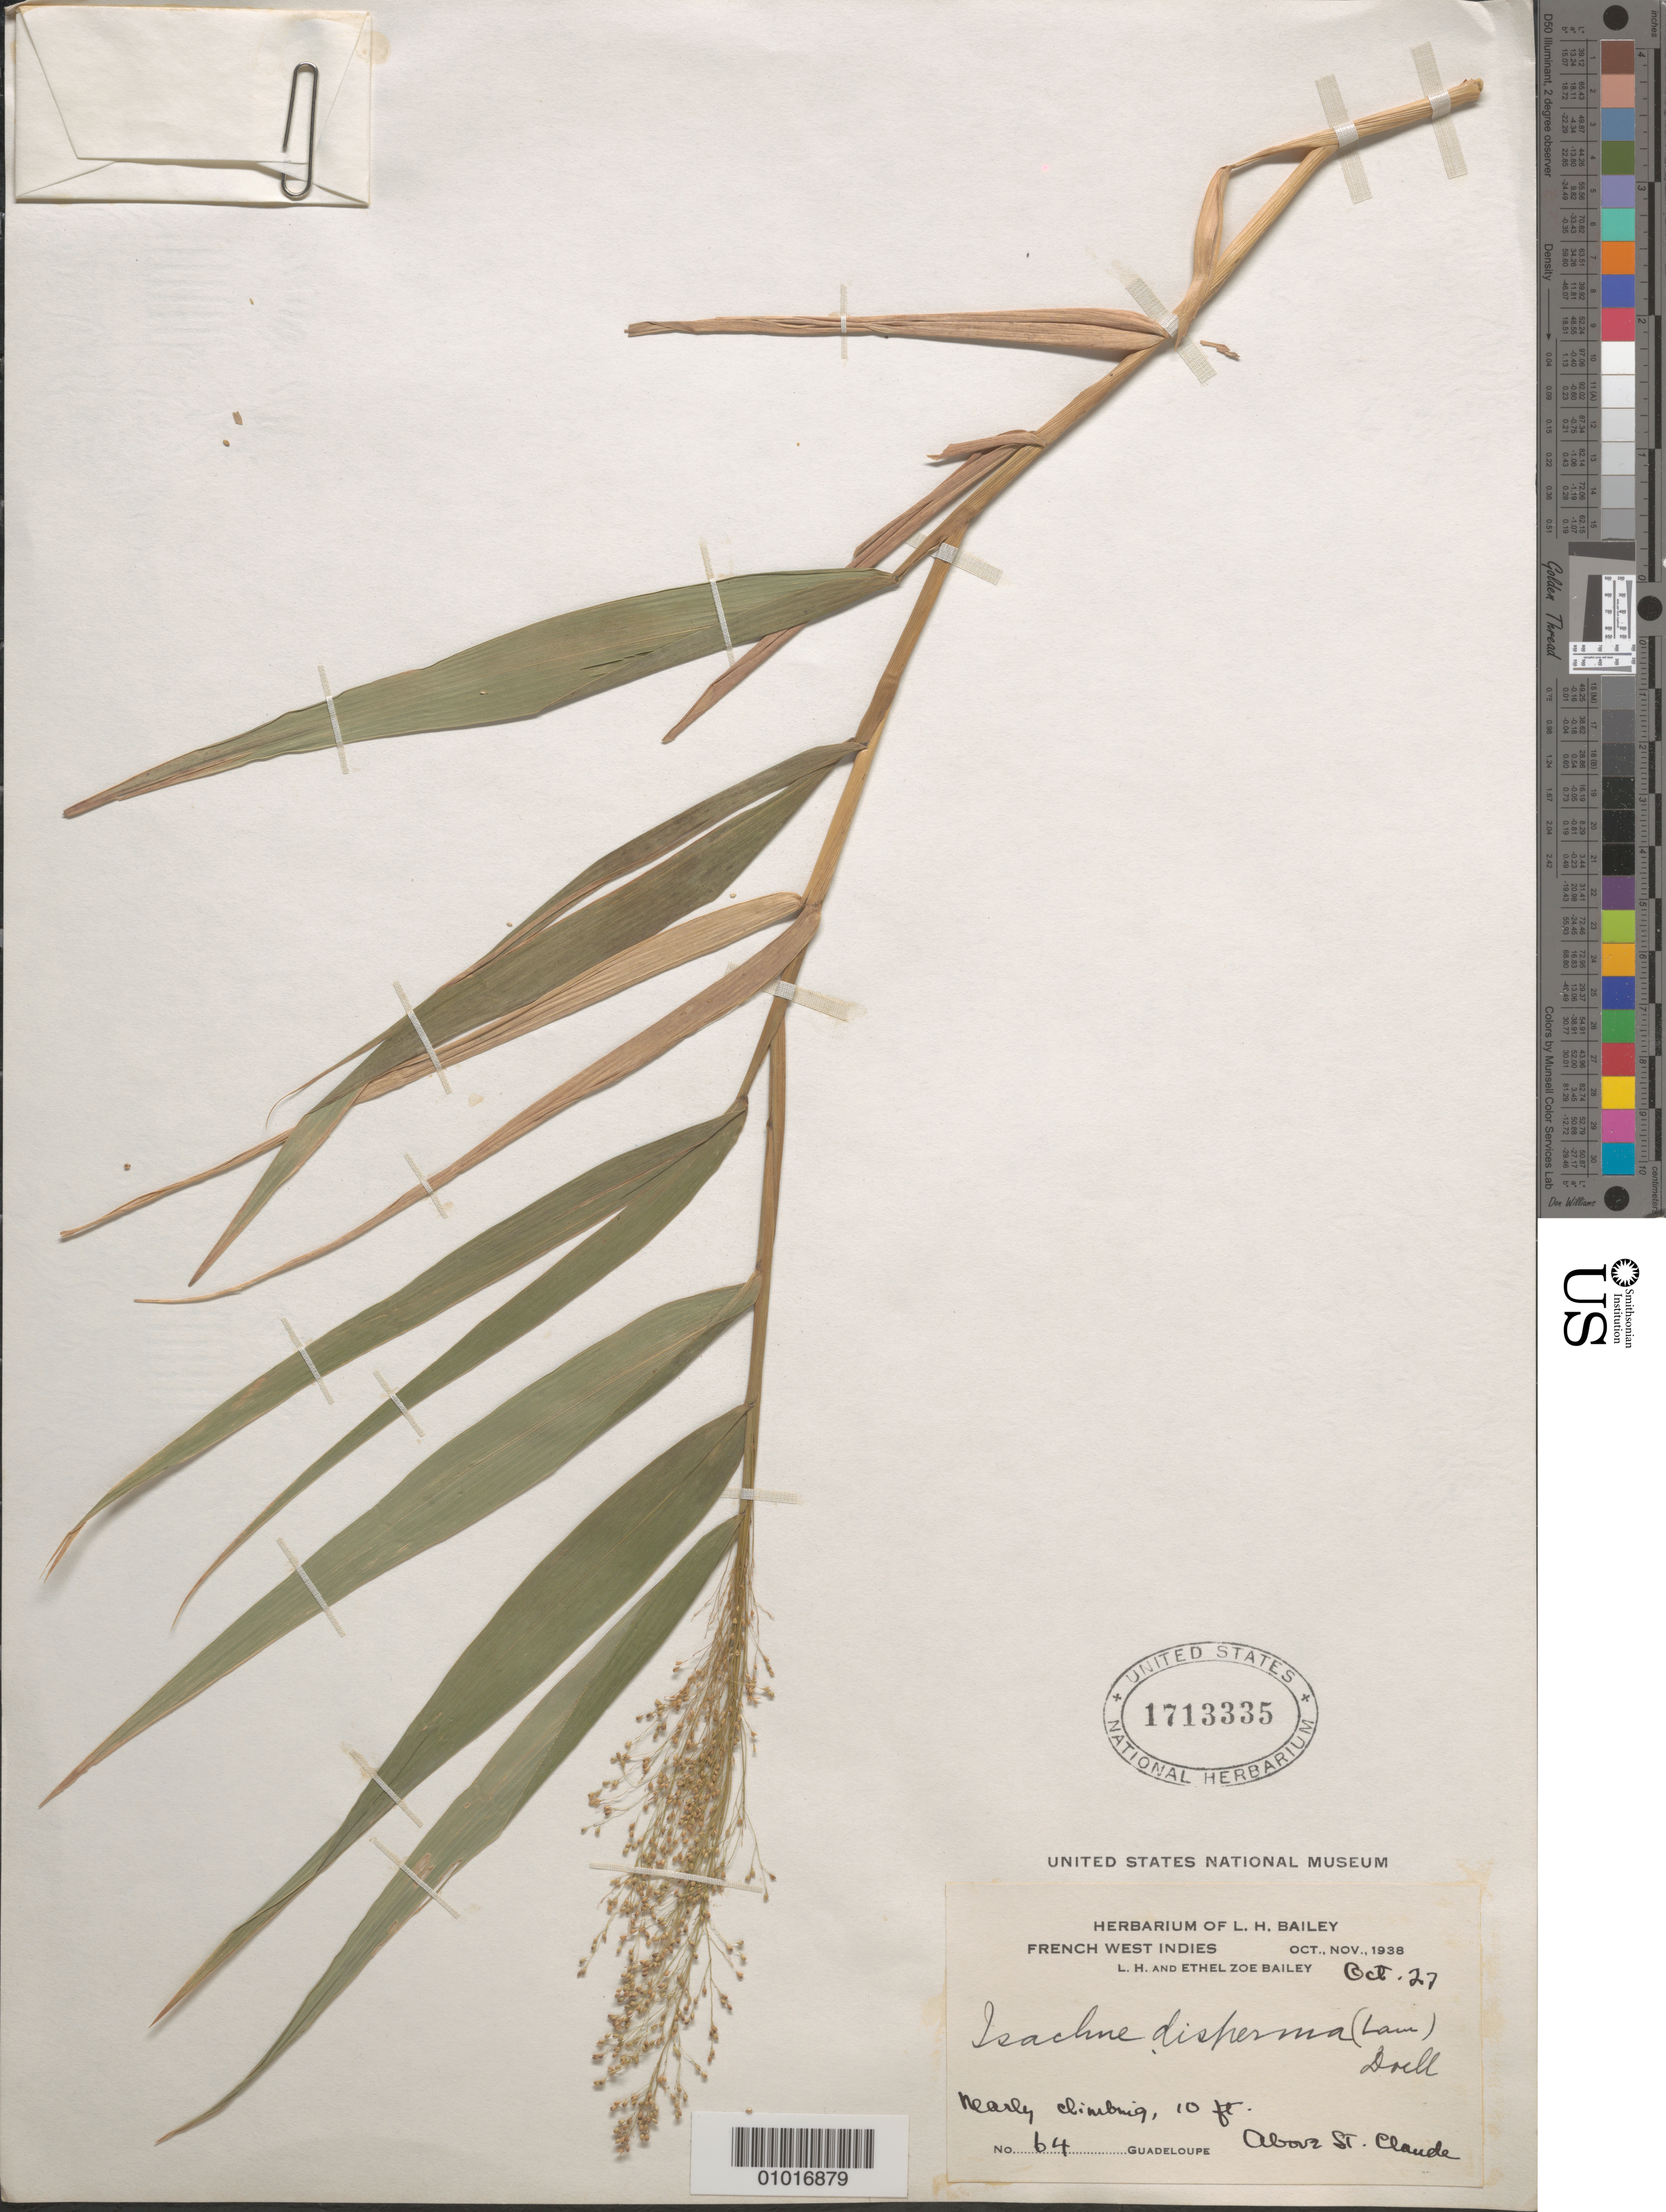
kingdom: Plantae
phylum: Tracheophyta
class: Liliopsida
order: Poales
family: Poaceae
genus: Isachne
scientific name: Isachne disperma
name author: (Lam.) Döll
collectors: E. Z. Bailey & L. H. Bailey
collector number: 64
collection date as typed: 01 Oct 1938 to 30 Nov 1938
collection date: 1938-10-01/1938-11-30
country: Guadeloupe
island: Basse Terre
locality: above St. Claude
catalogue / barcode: US 1713335